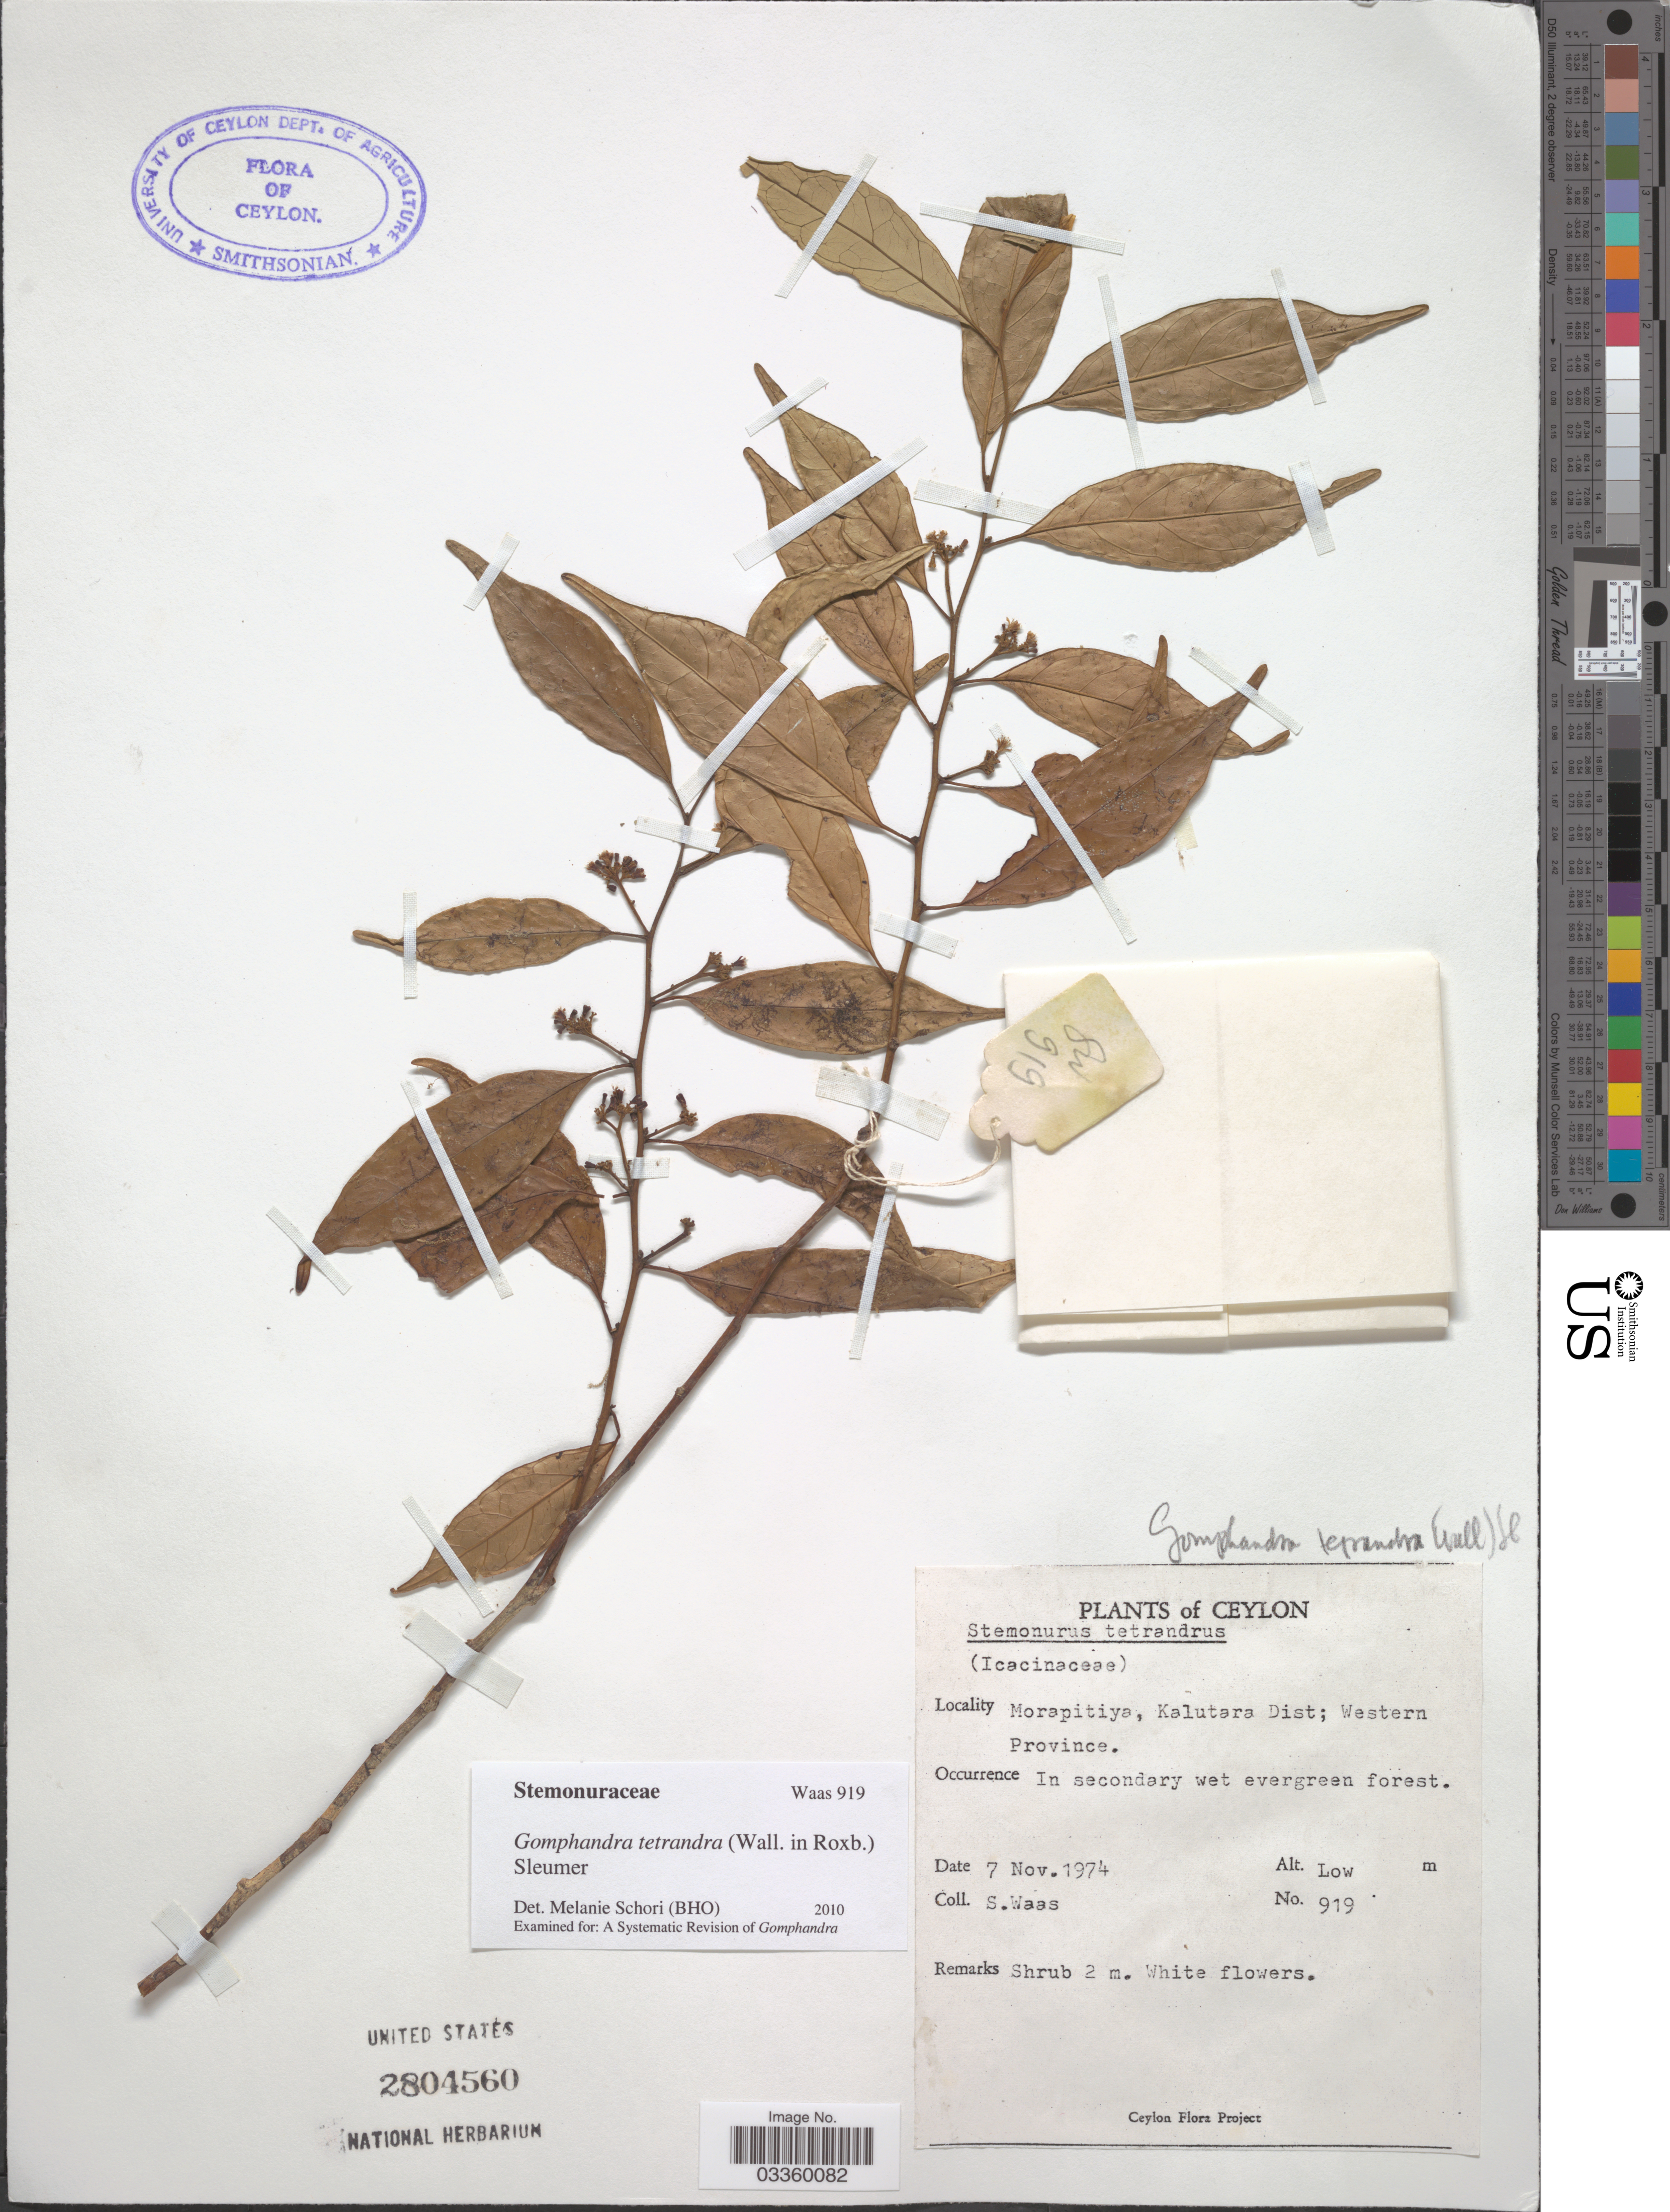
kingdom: Plantae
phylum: Tracheophyta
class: Magnoliopsida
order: Cardiopteridales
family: Stemonuraceae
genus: Gomphandra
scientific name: Gomphandra tetrandra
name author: (Wall.) Sleumer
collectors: S. Waas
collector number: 919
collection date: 1974-11-07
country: Sri Lanka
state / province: Western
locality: Ceylon. Morapitiya, Kalutara Dist.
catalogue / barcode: US 2804560